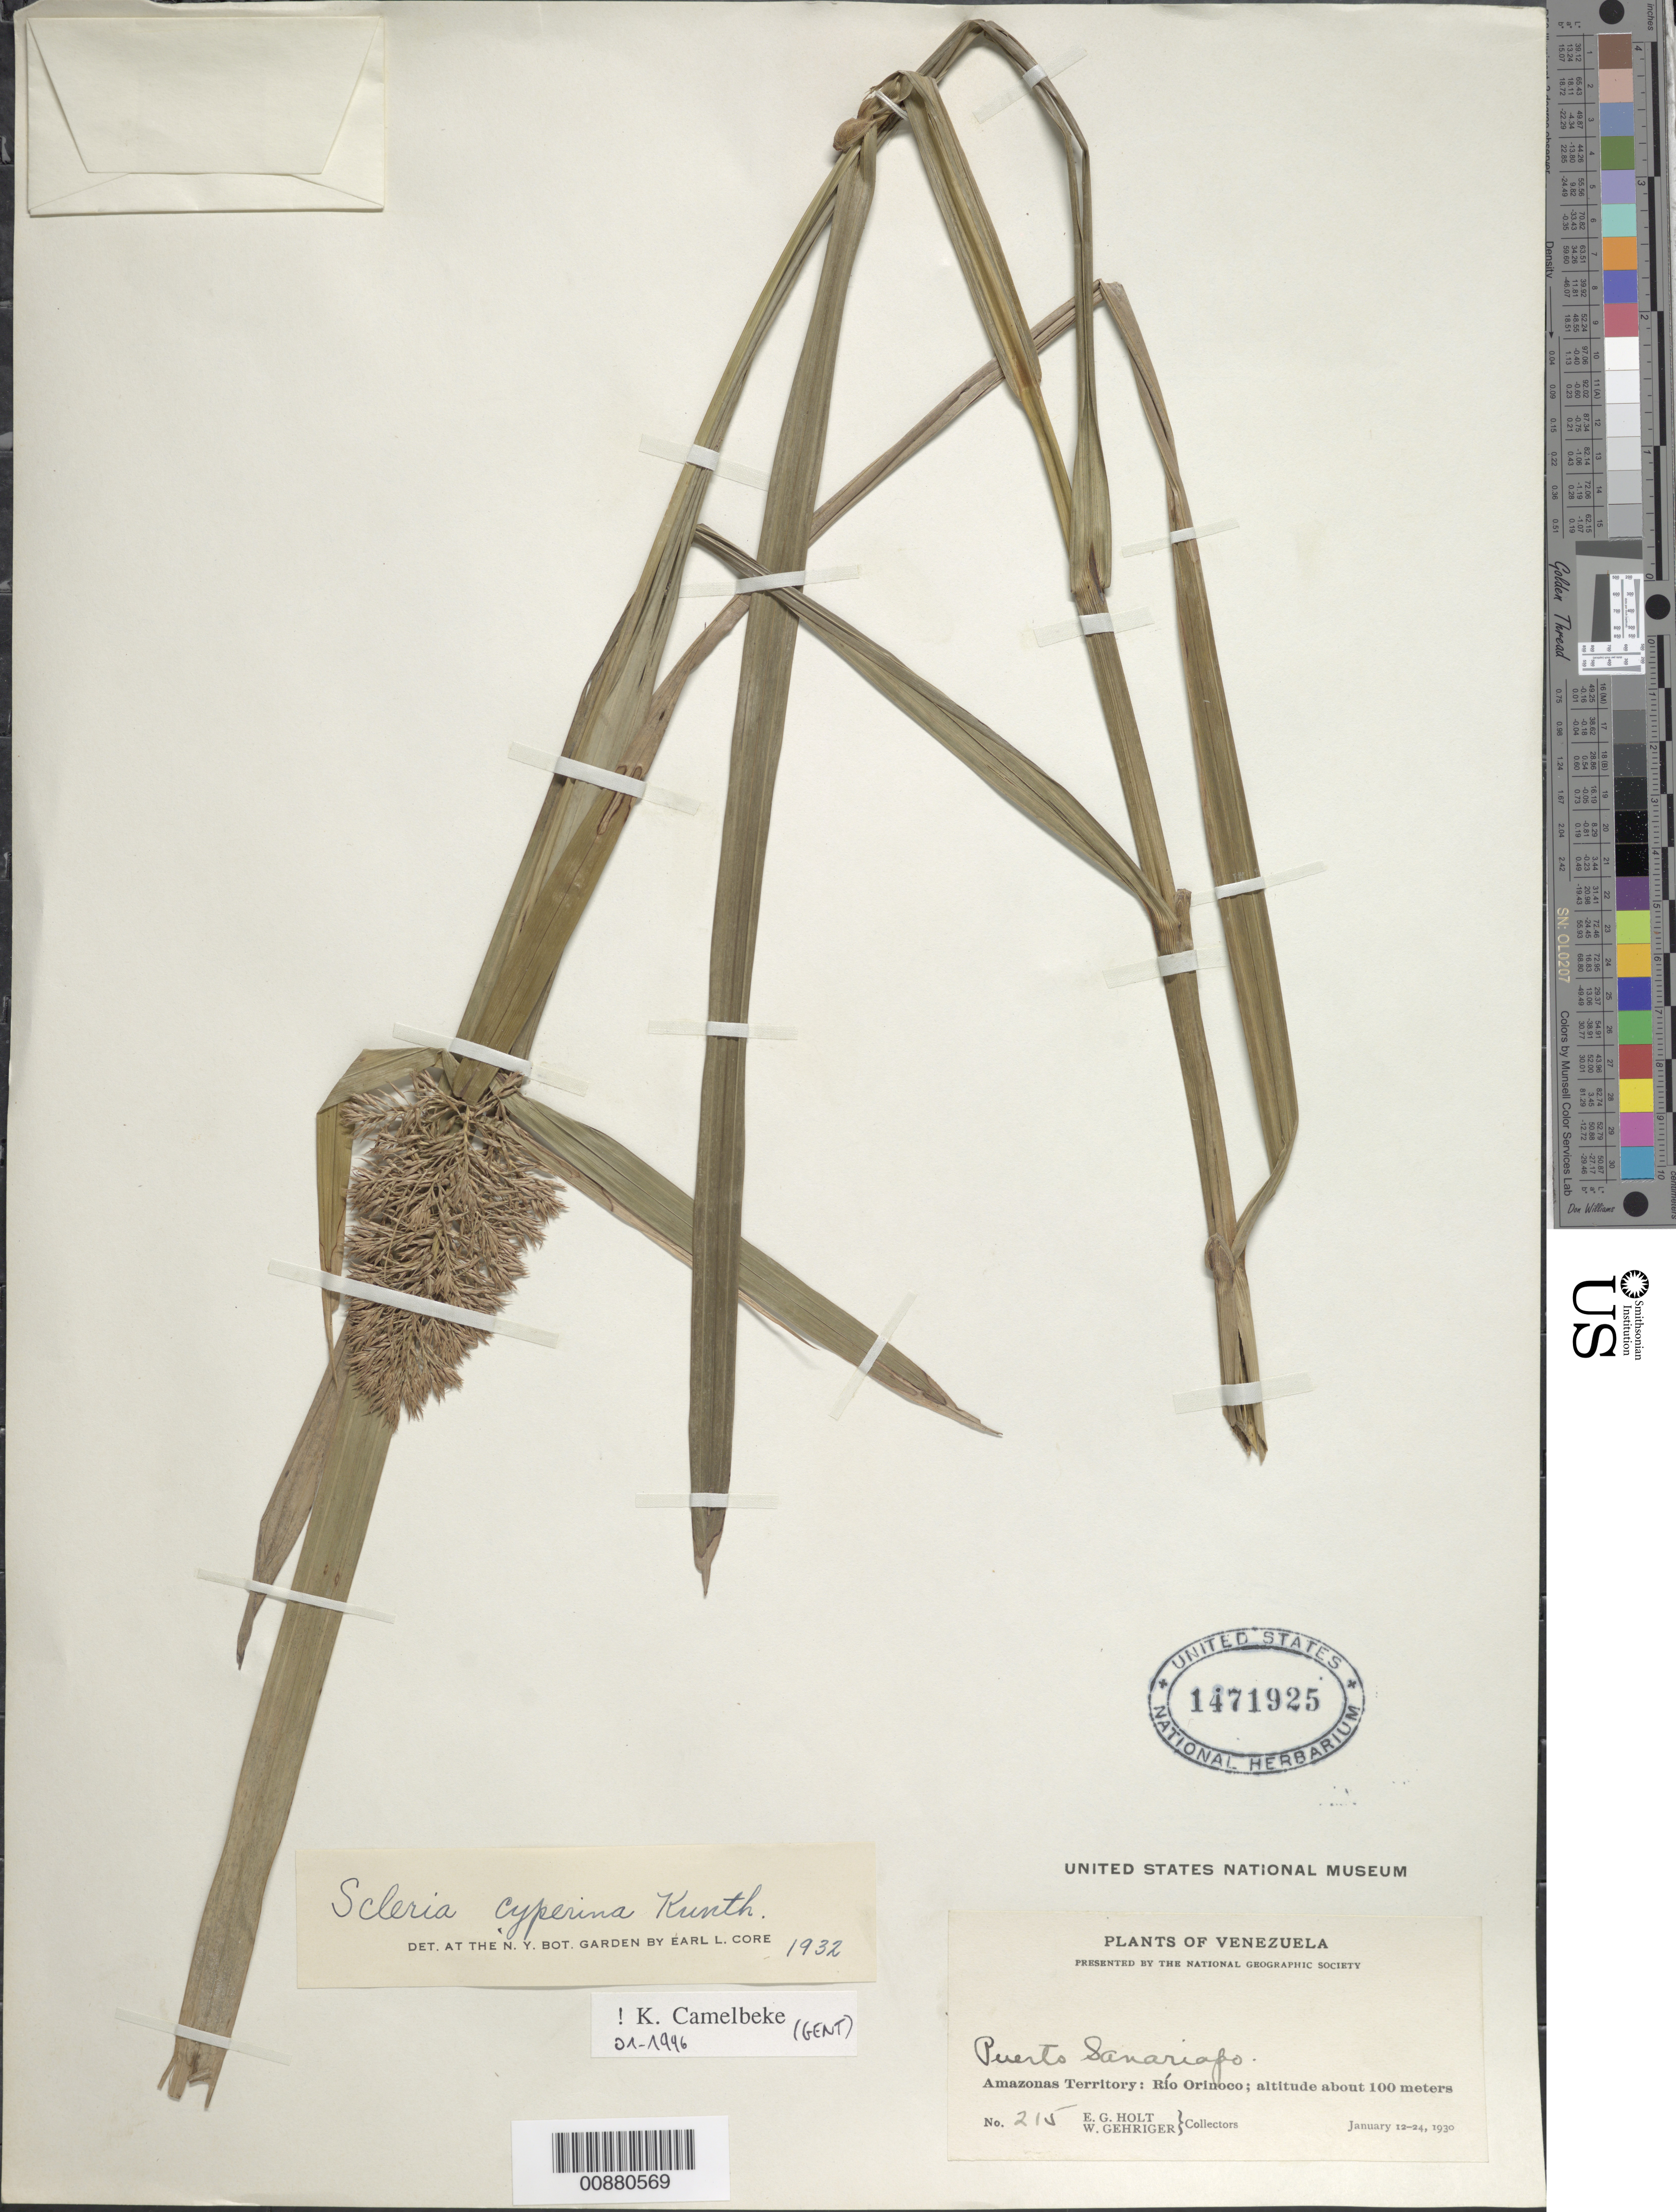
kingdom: Plantae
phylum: Tracheophyta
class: Liliopsida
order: Poales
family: Cyperaceae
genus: Scleria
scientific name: Scleria cyperina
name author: Willd. ex Kunth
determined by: Camelbeke, K.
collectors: E. Holt & W. Gehriger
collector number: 215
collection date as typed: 12-Jan-30 to 24-Jan-30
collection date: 1930-01-12/1930-01-24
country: Venezuela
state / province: Amazonas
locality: Río Orinoco, Puerto Sanariapo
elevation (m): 100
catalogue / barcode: US 1471925